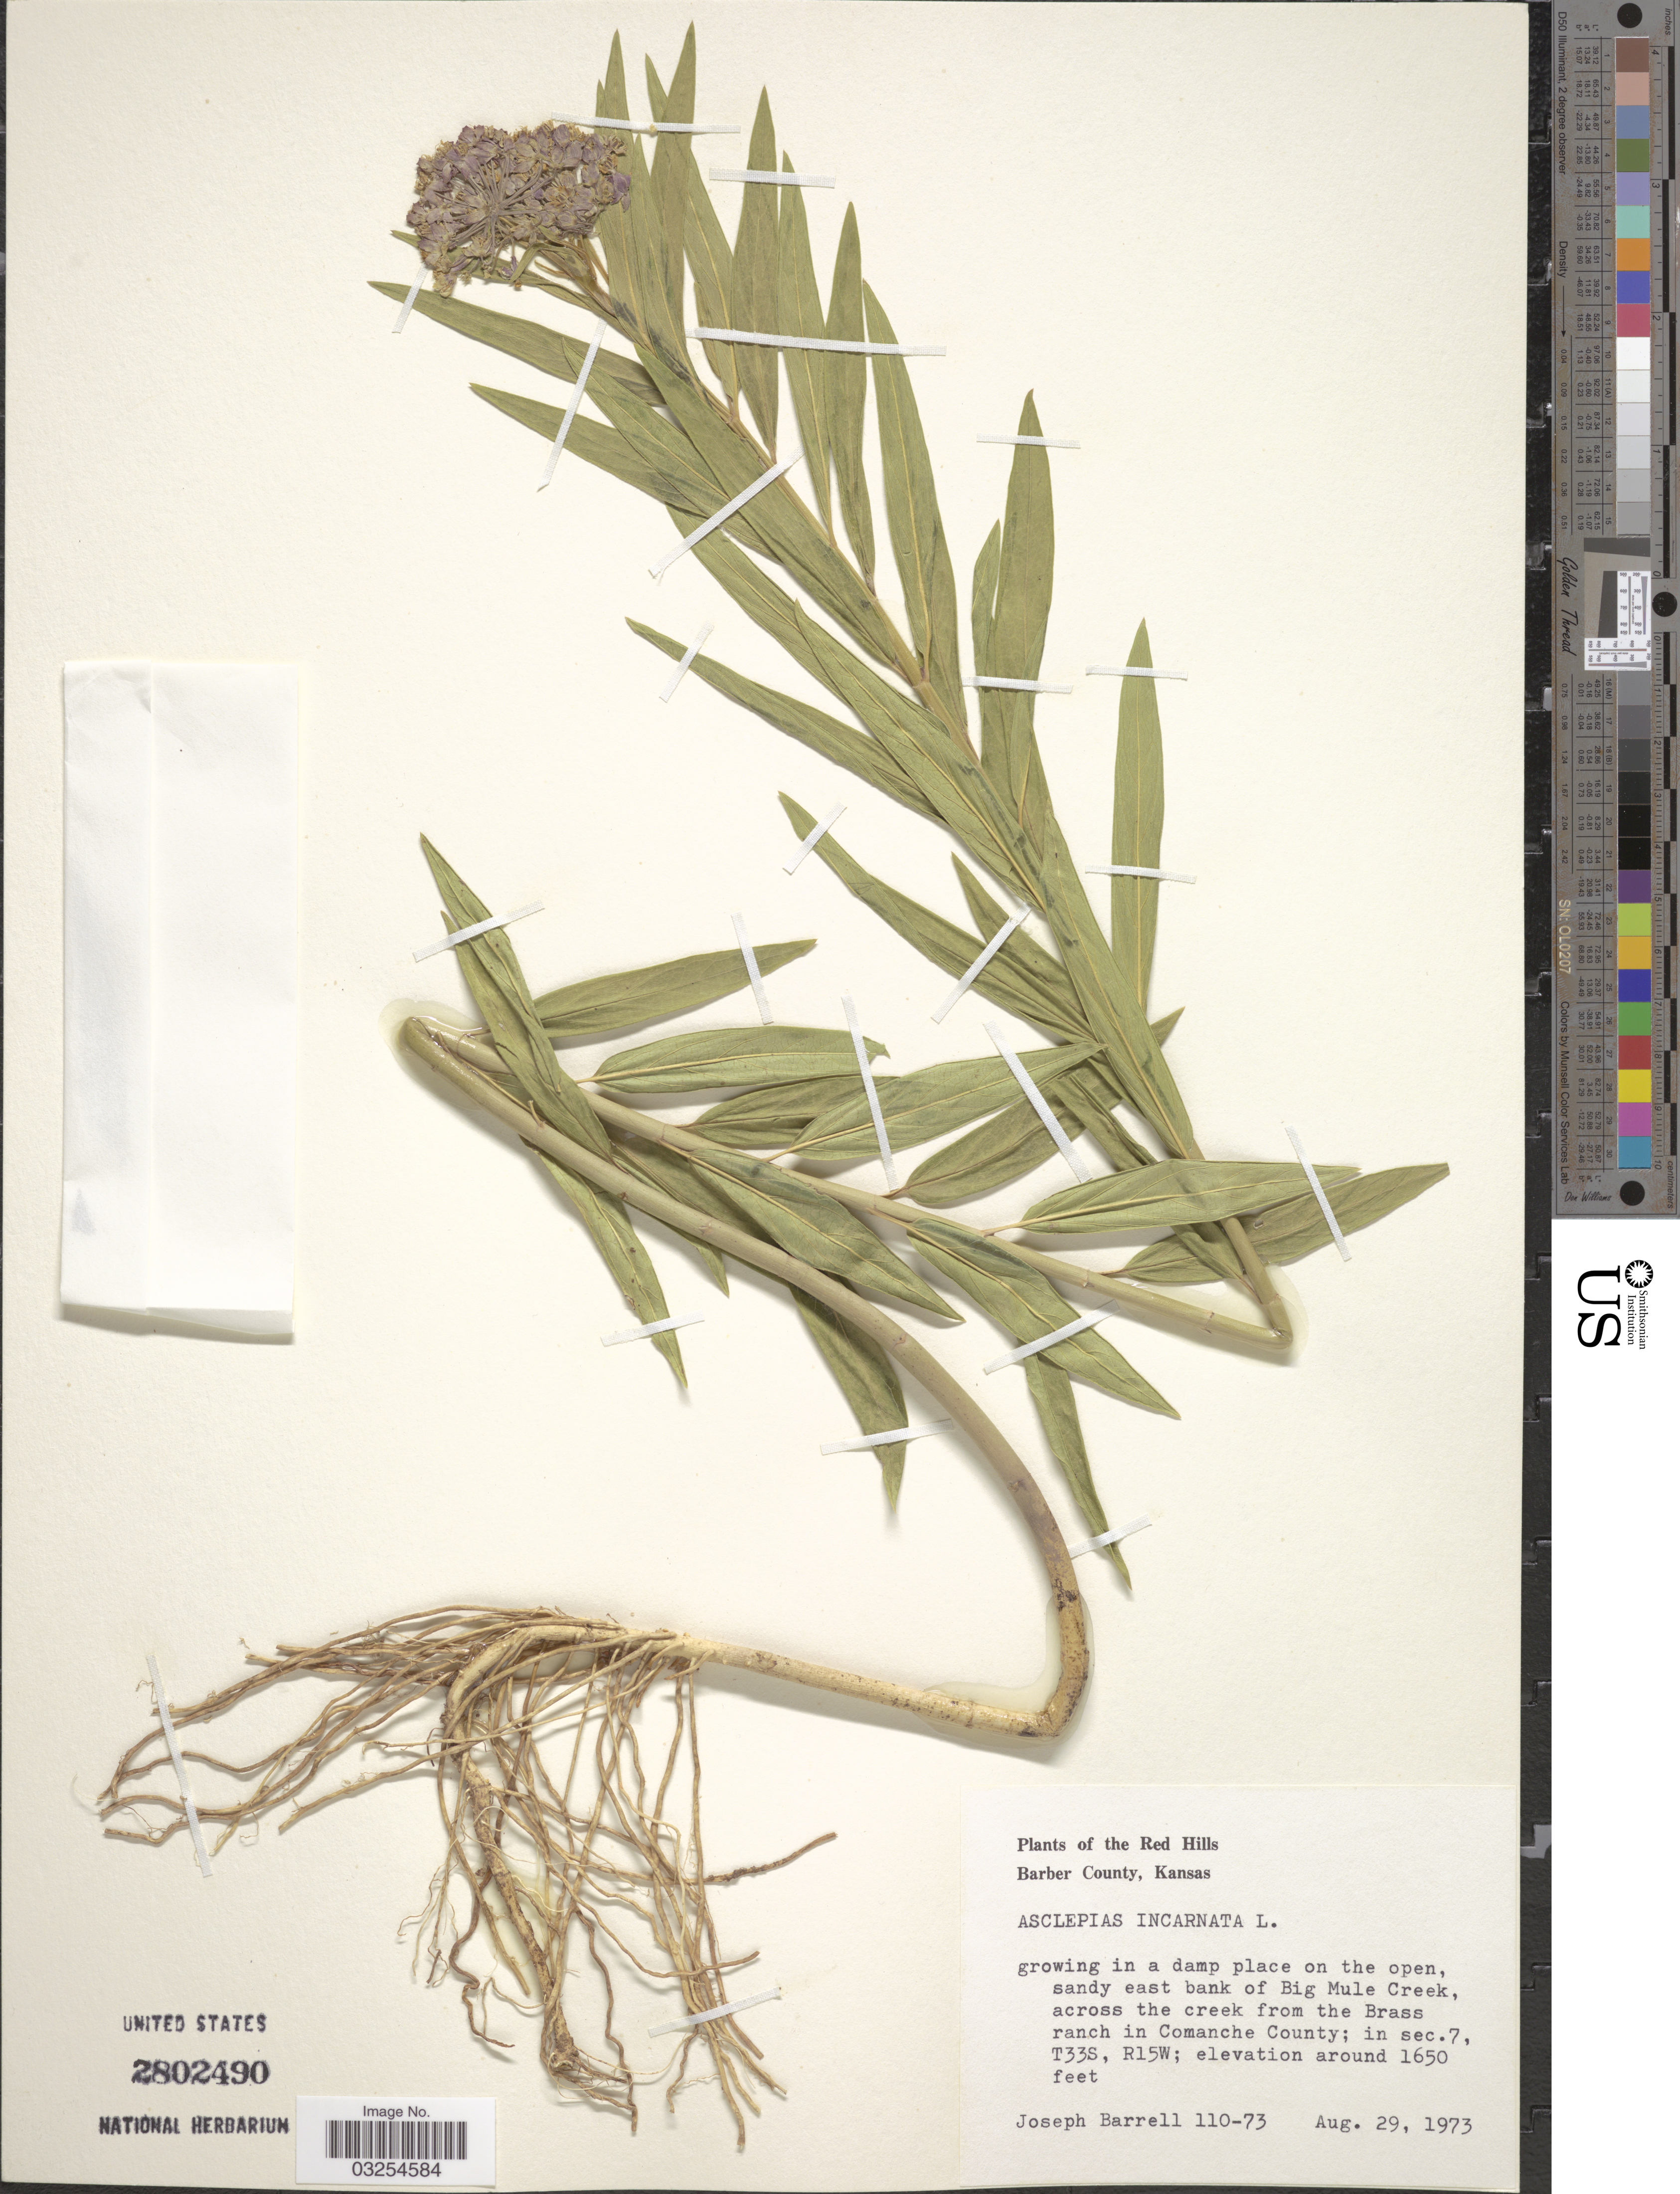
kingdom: Plantae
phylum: Tracheophyta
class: Magnoliopsida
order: Gentianales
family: Apocynaceae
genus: Asclepias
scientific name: Asclepias incarnata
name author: L.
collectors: J. Barrell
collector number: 110-73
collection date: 1973-08-29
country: United States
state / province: Kansas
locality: The Red Hills. Barber County, growing in a damp place on the open, sandy east bank of Big Mule Creek, across the creek from the Brass ranch in Comanche County; in sec. 7, T33S, R15W.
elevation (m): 503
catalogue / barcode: US 2802490